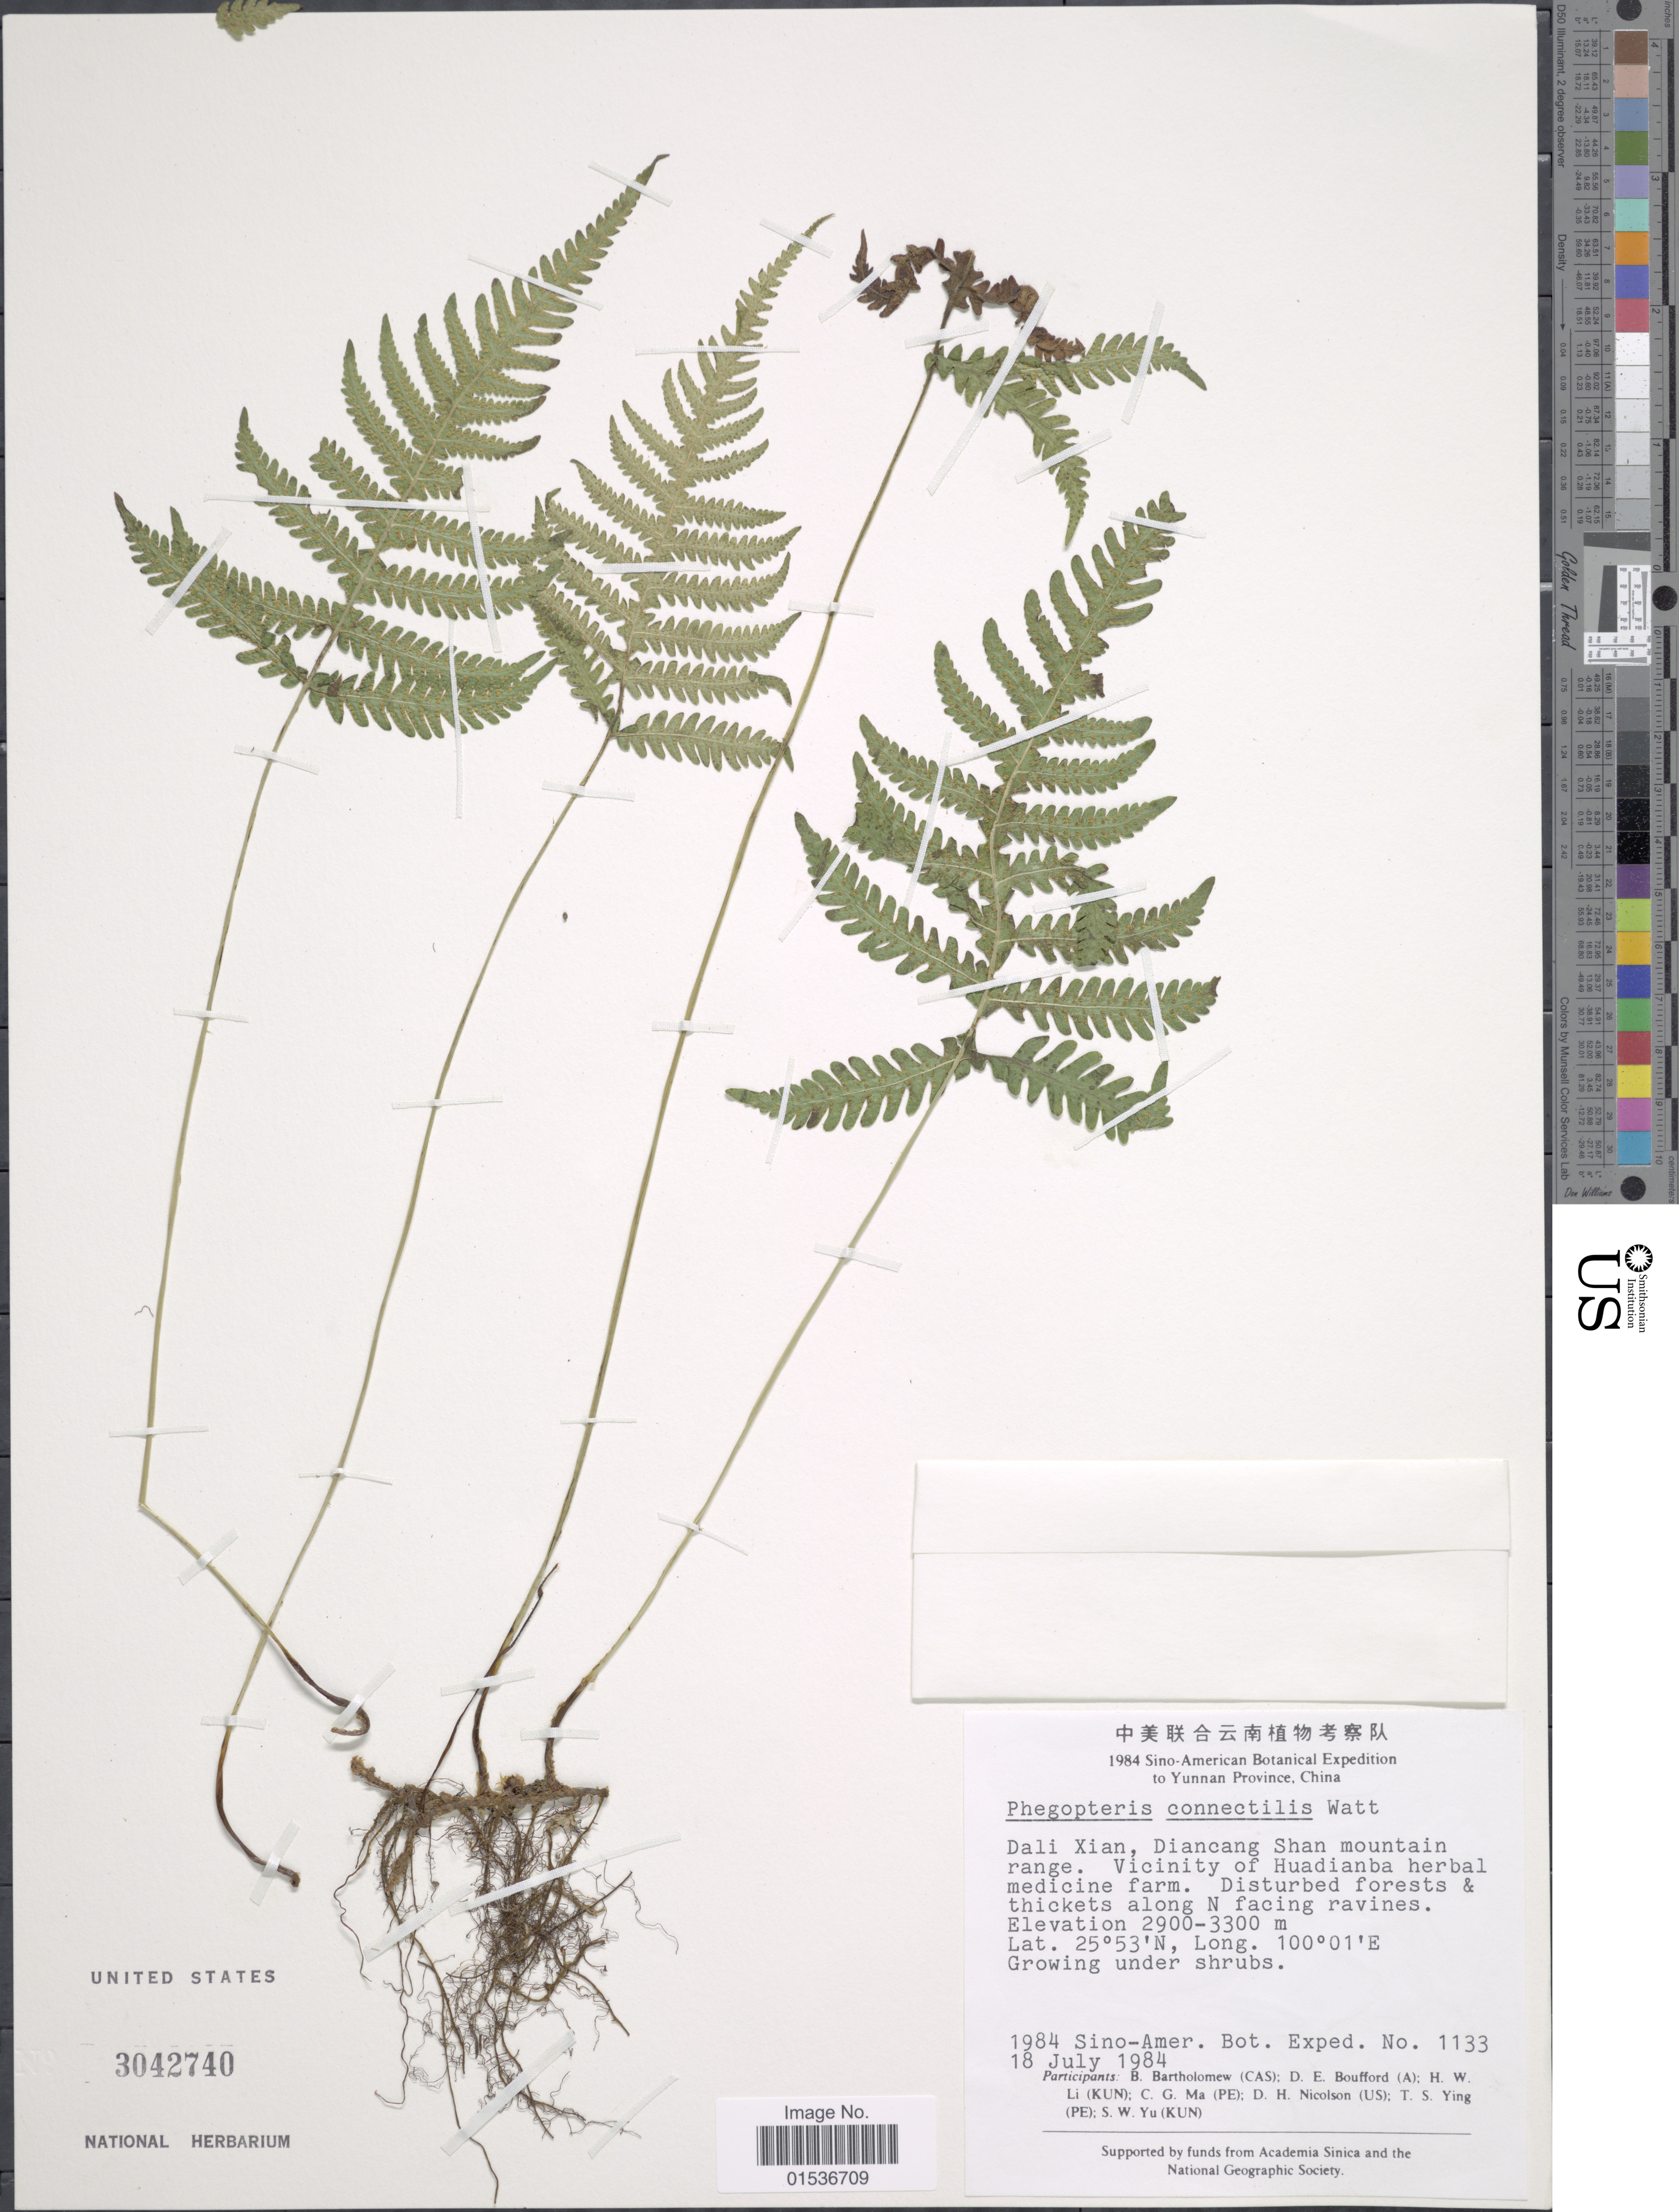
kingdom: Plantae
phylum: Tracheophyta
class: Polypodiopsida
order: Polypodiales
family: Thelypteridaceae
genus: Phegopteris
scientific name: Phegopteris connectilis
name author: (Michx.) Watt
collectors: Sino-Amer. Bot. Exped. 1984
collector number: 1133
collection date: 1984-07-18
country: China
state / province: Yunnan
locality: Yunnan Province. China. Dali Xian, Diancang Shan mountain range. Vicinity of Huadianba herbal medicine farm. Disturbed forests & thickets along N facing ravines.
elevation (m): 2900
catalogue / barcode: US 3042740